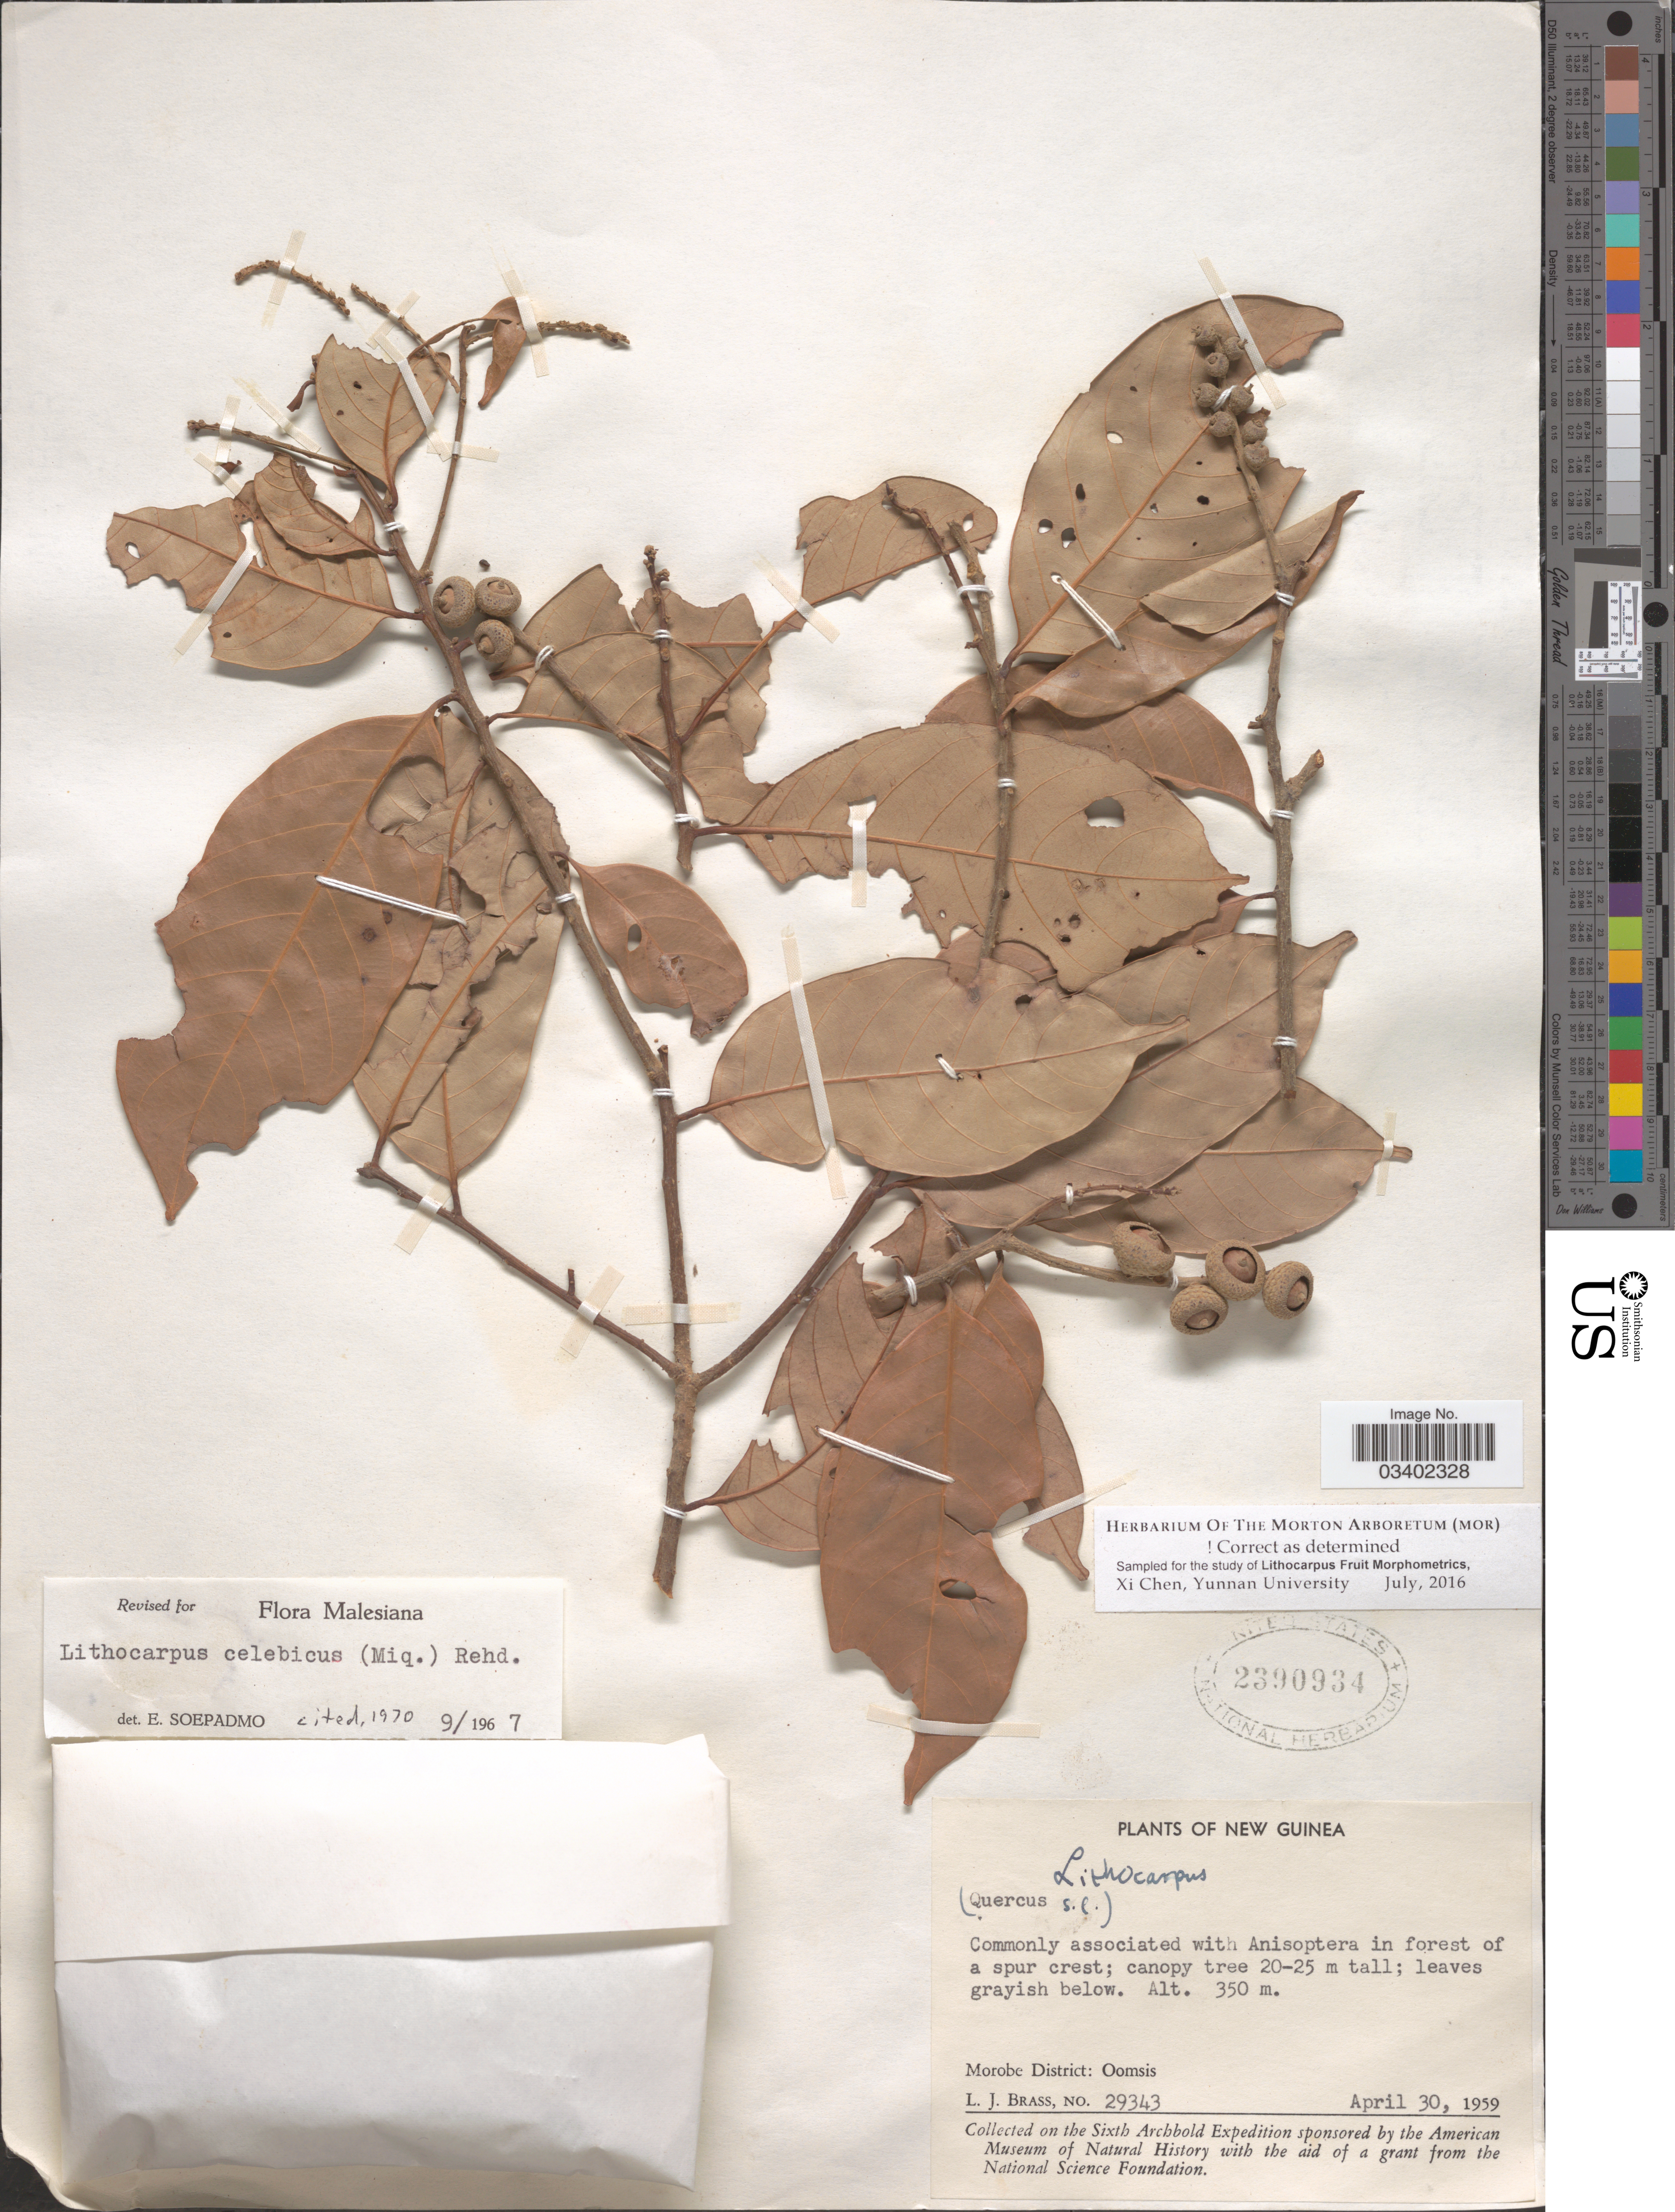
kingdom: Plantae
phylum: Tracheophyta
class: Magnoliopsida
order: Fagales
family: Fagaceae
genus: Lithocarpus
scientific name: Lithocarpus celebicus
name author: (Miq.) Rehder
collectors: L. J. Brass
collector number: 29343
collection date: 1959-04-30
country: Papua New Guinea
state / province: Morobe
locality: New Guinea. Morobe District: Oomsis.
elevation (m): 350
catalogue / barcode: US 2390934